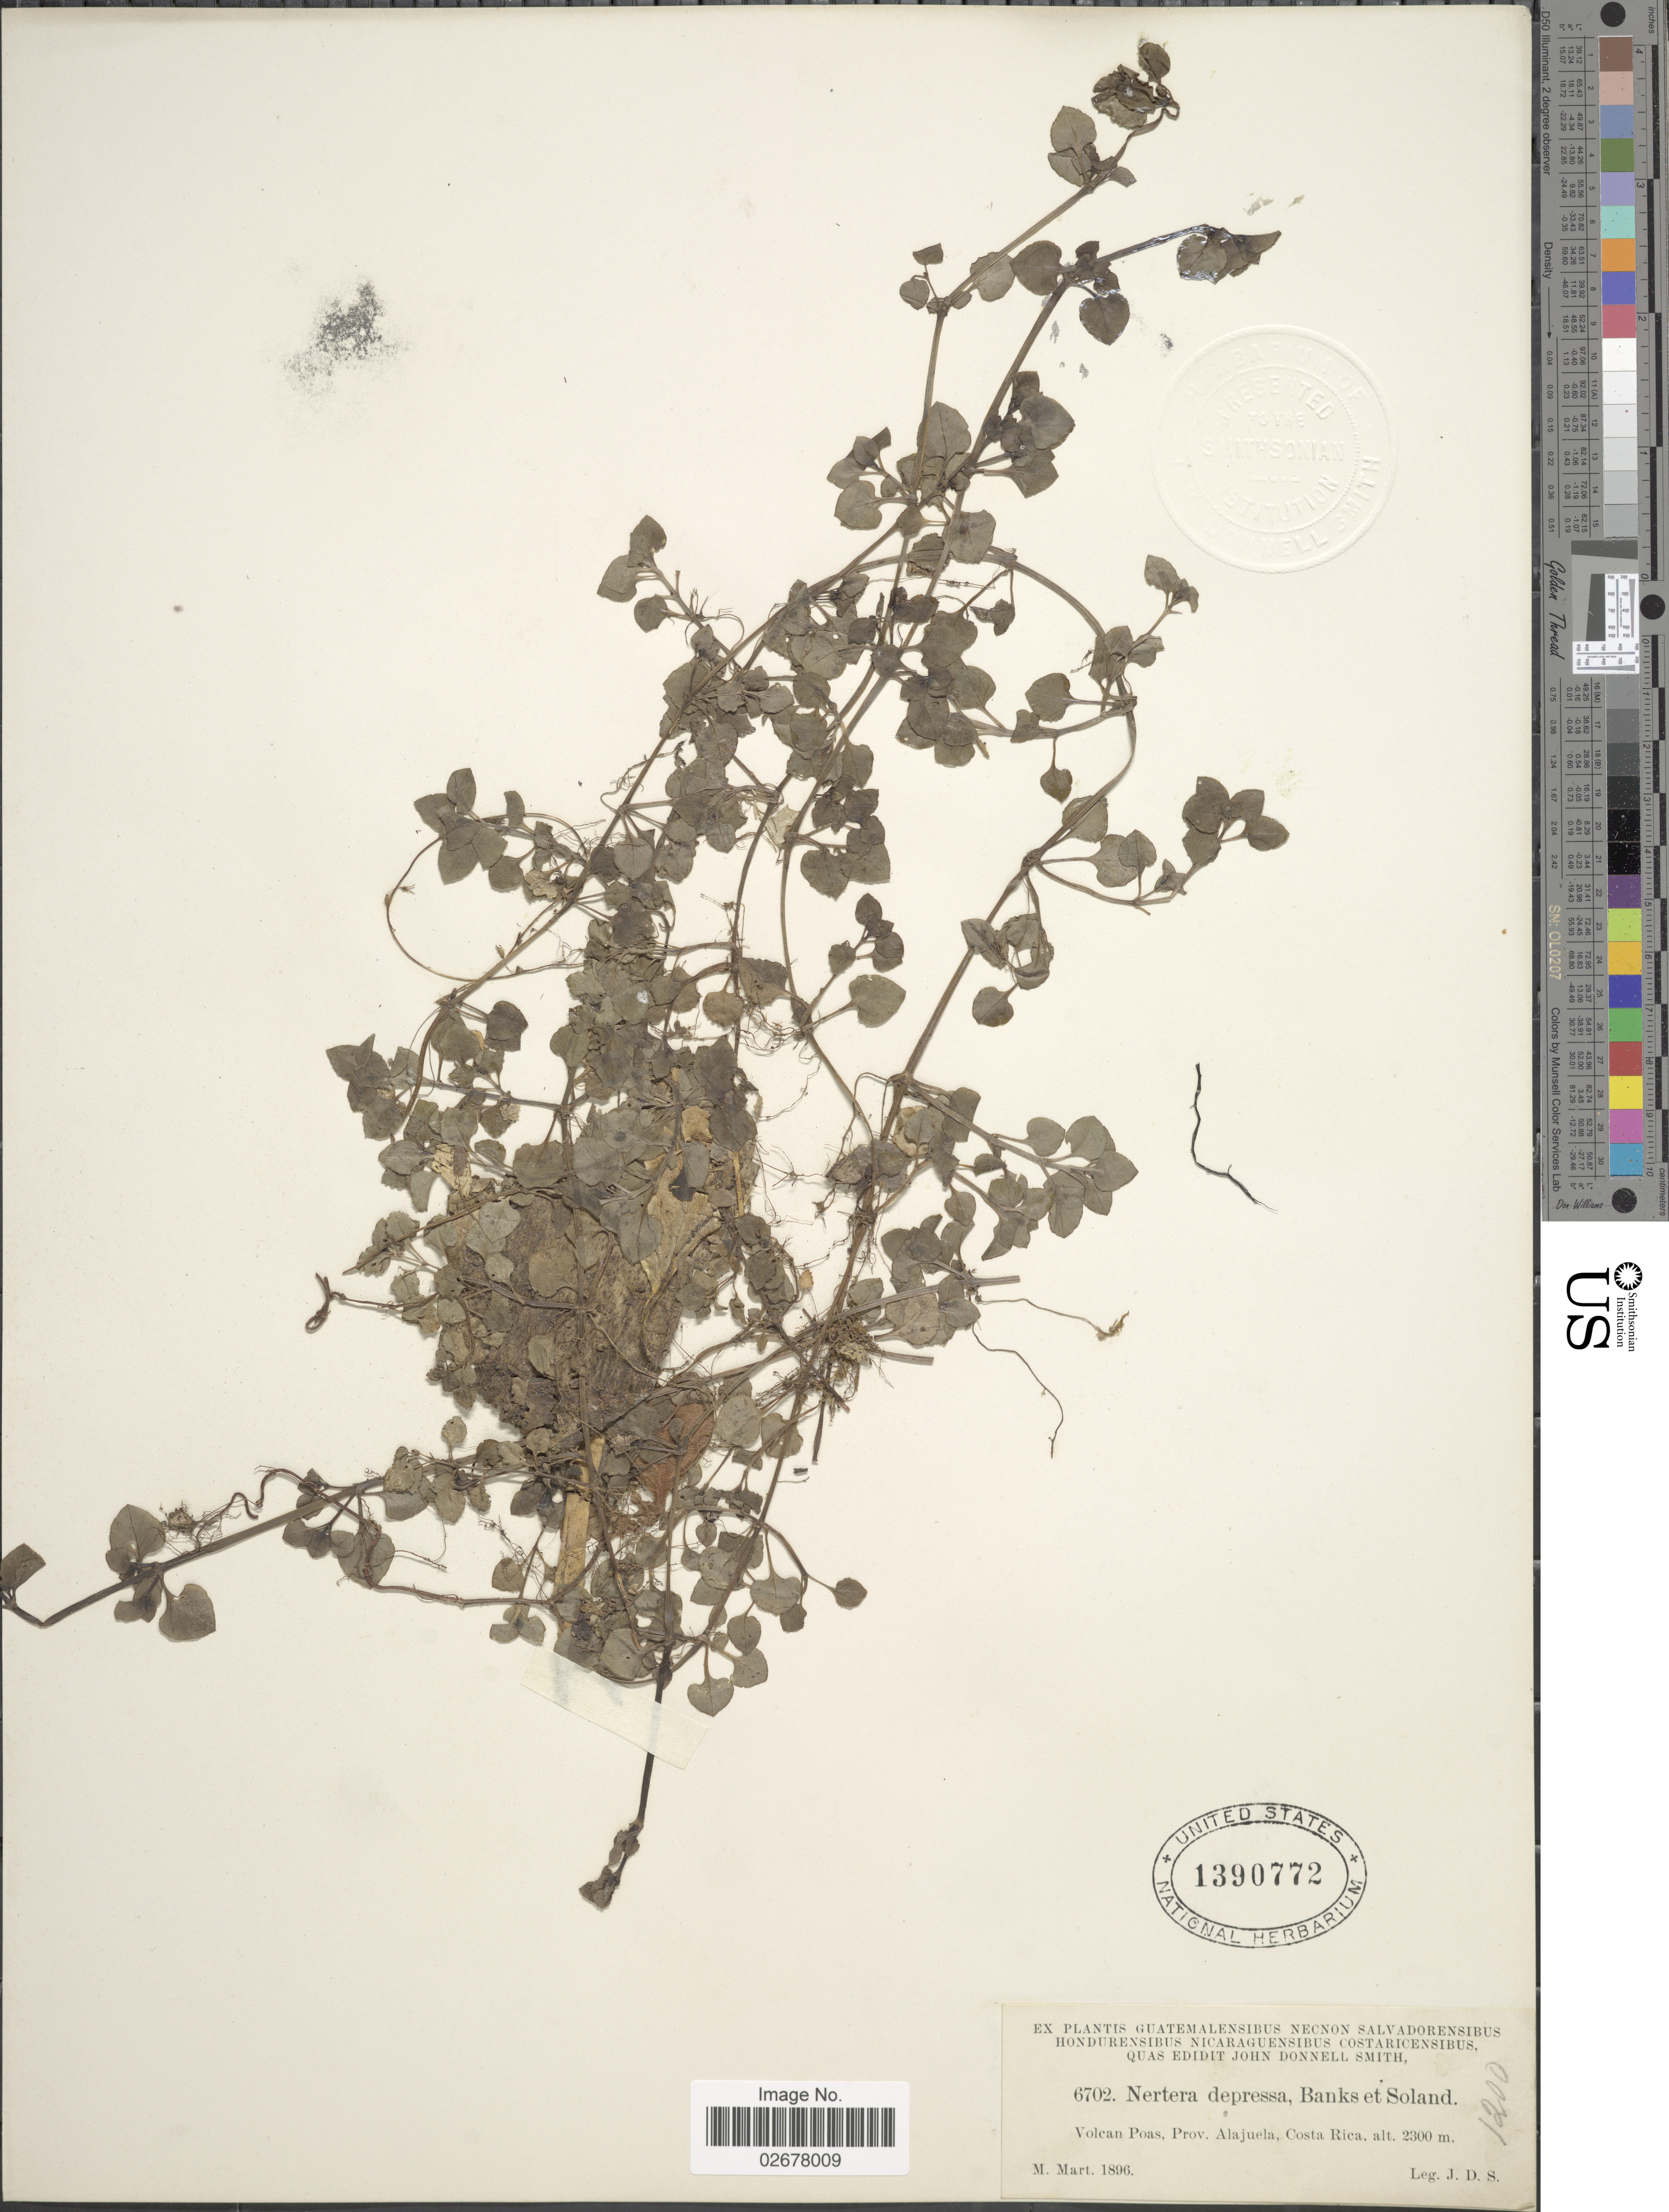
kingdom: Plantae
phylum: Tracheophyta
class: Magnoliopsida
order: Gentianales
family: Rubiaceae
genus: Nertera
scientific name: Nertera depressa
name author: Banks & Sol. ex Gaertn.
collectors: J. Donnell Smith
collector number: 6702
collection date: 1896-03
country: Costa Rica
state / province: Alajuela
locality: Volcan Poas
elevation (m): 2300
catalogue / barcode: US 1390772